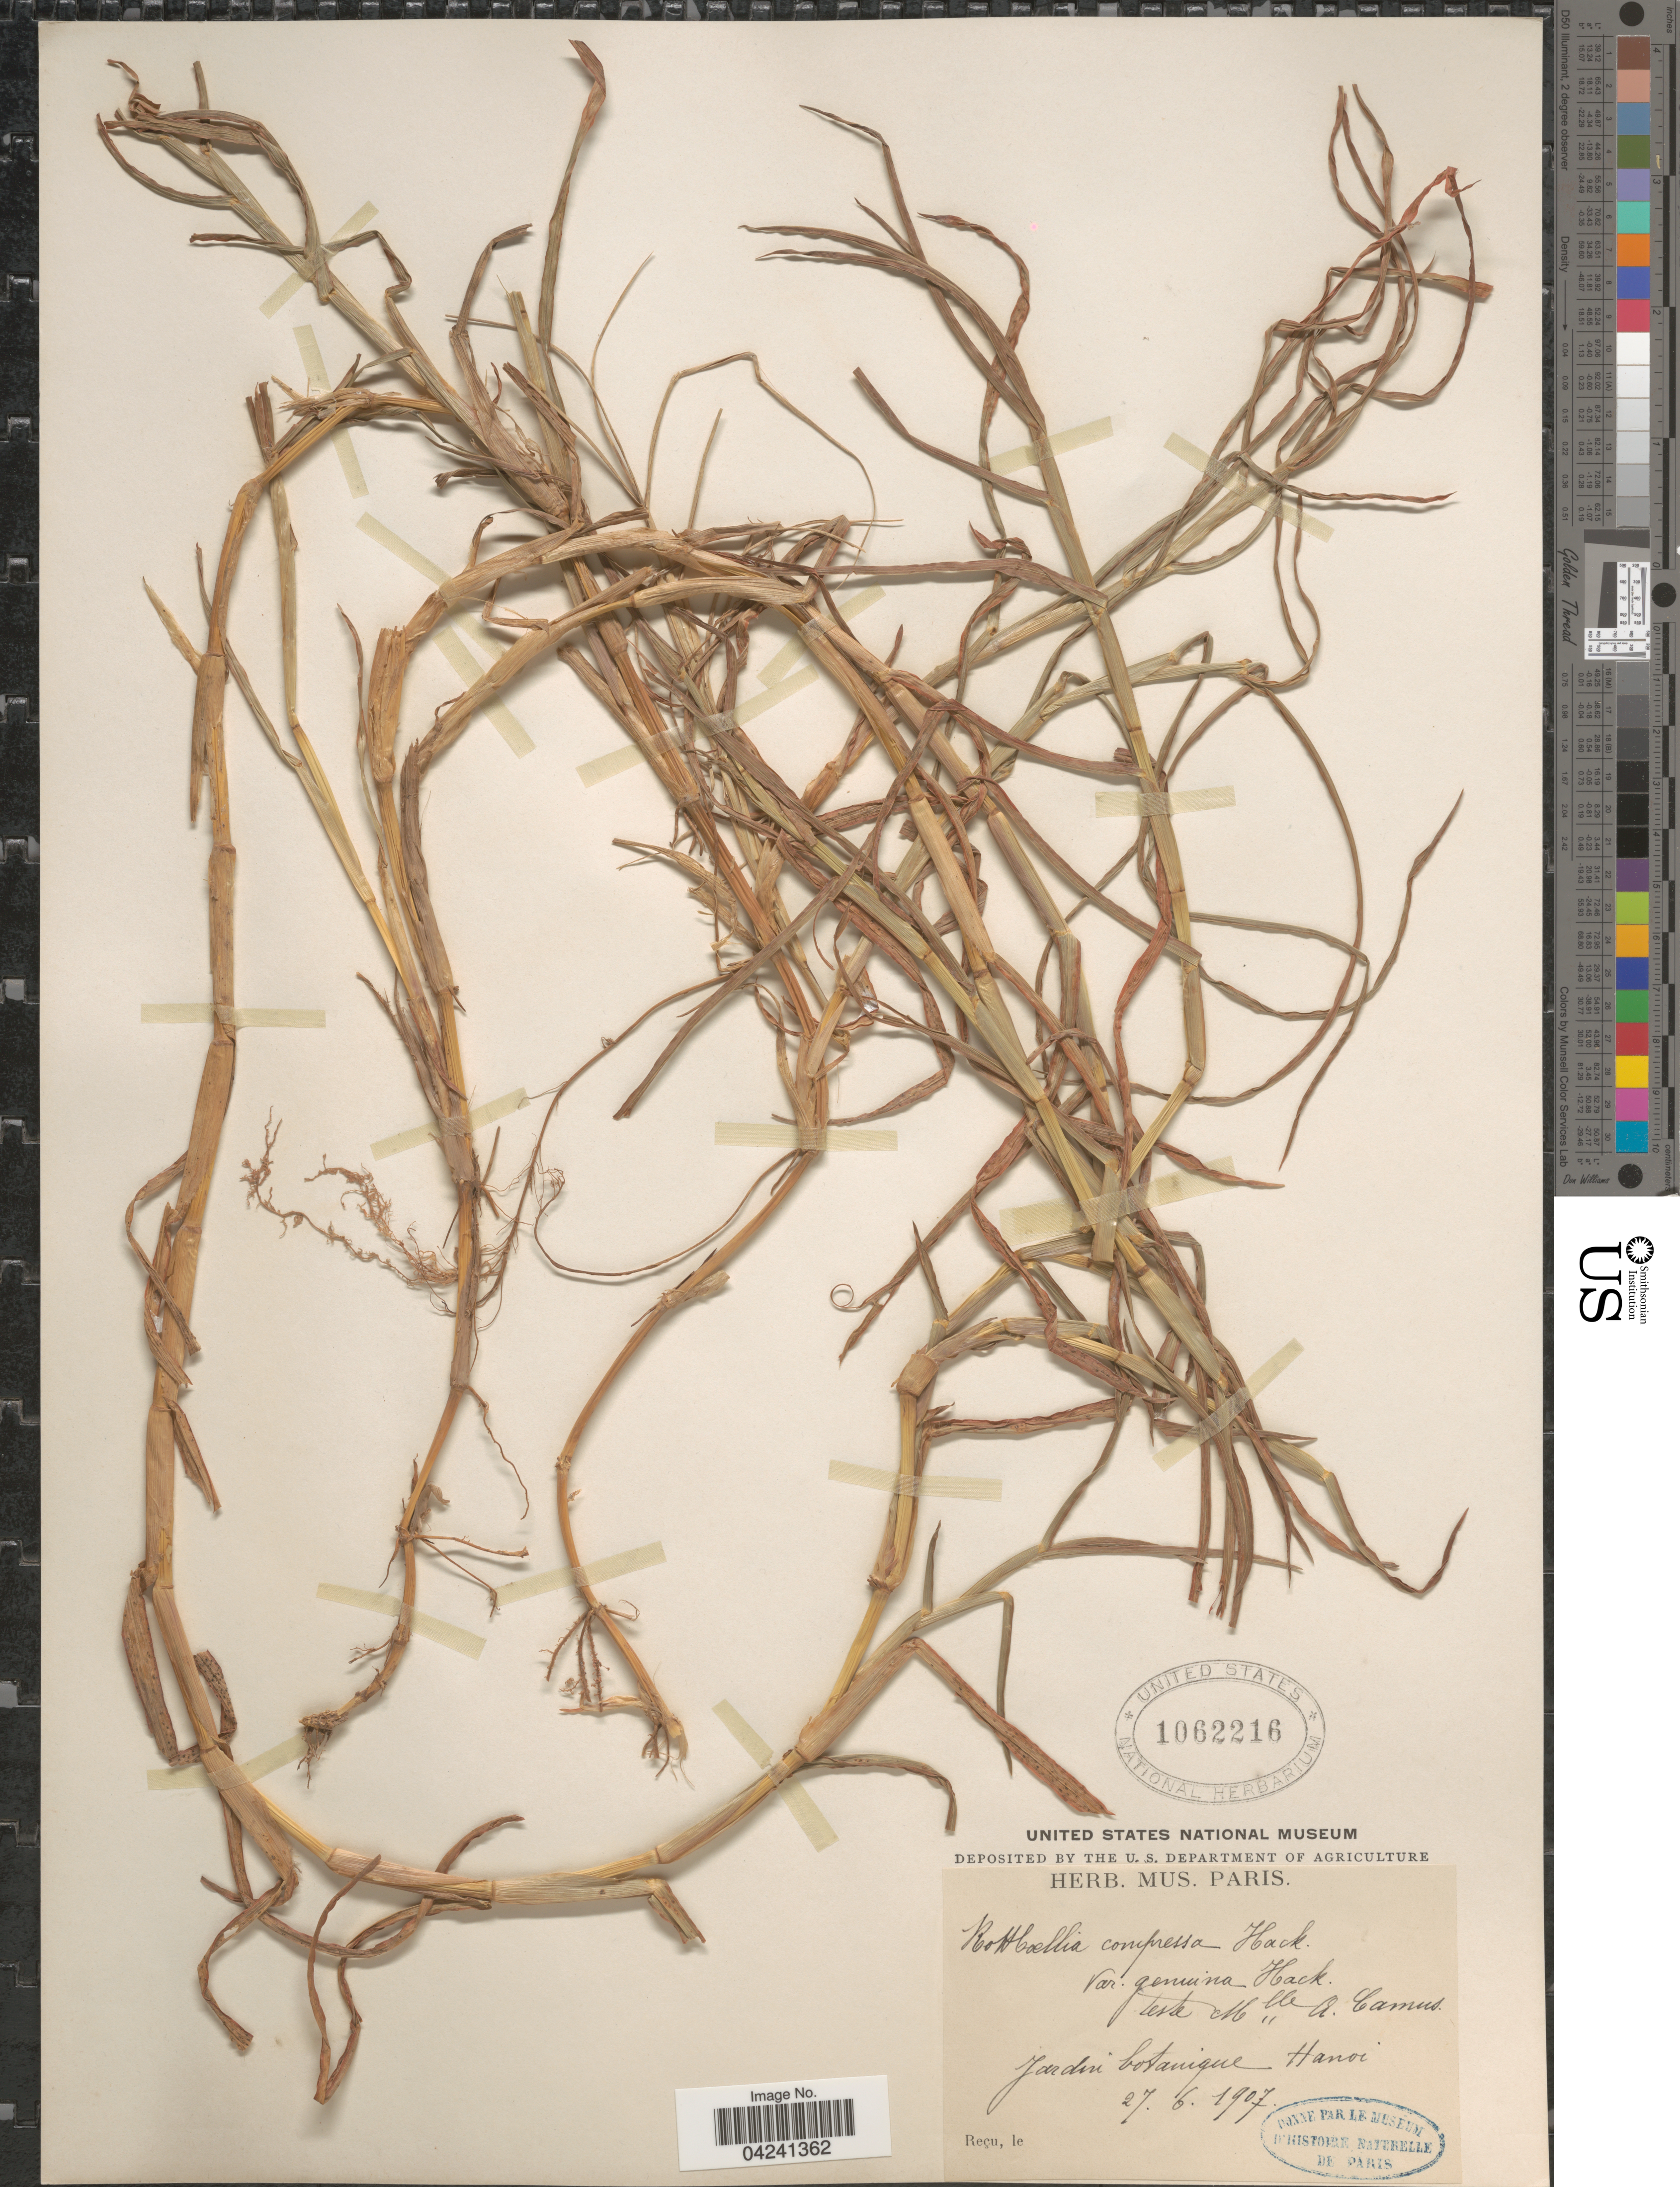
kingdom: Plantae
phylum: Tracheophyta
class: Liliopsida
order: Poales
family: Poaceae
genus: Hemarthria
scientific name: Hemarthria compressa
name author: (L.) R. Br.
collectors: ex herb. Mus. Paris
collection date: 1907-06-27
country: Vietnam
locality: Jardin botanique Hanoi.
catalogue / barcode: US 1062216